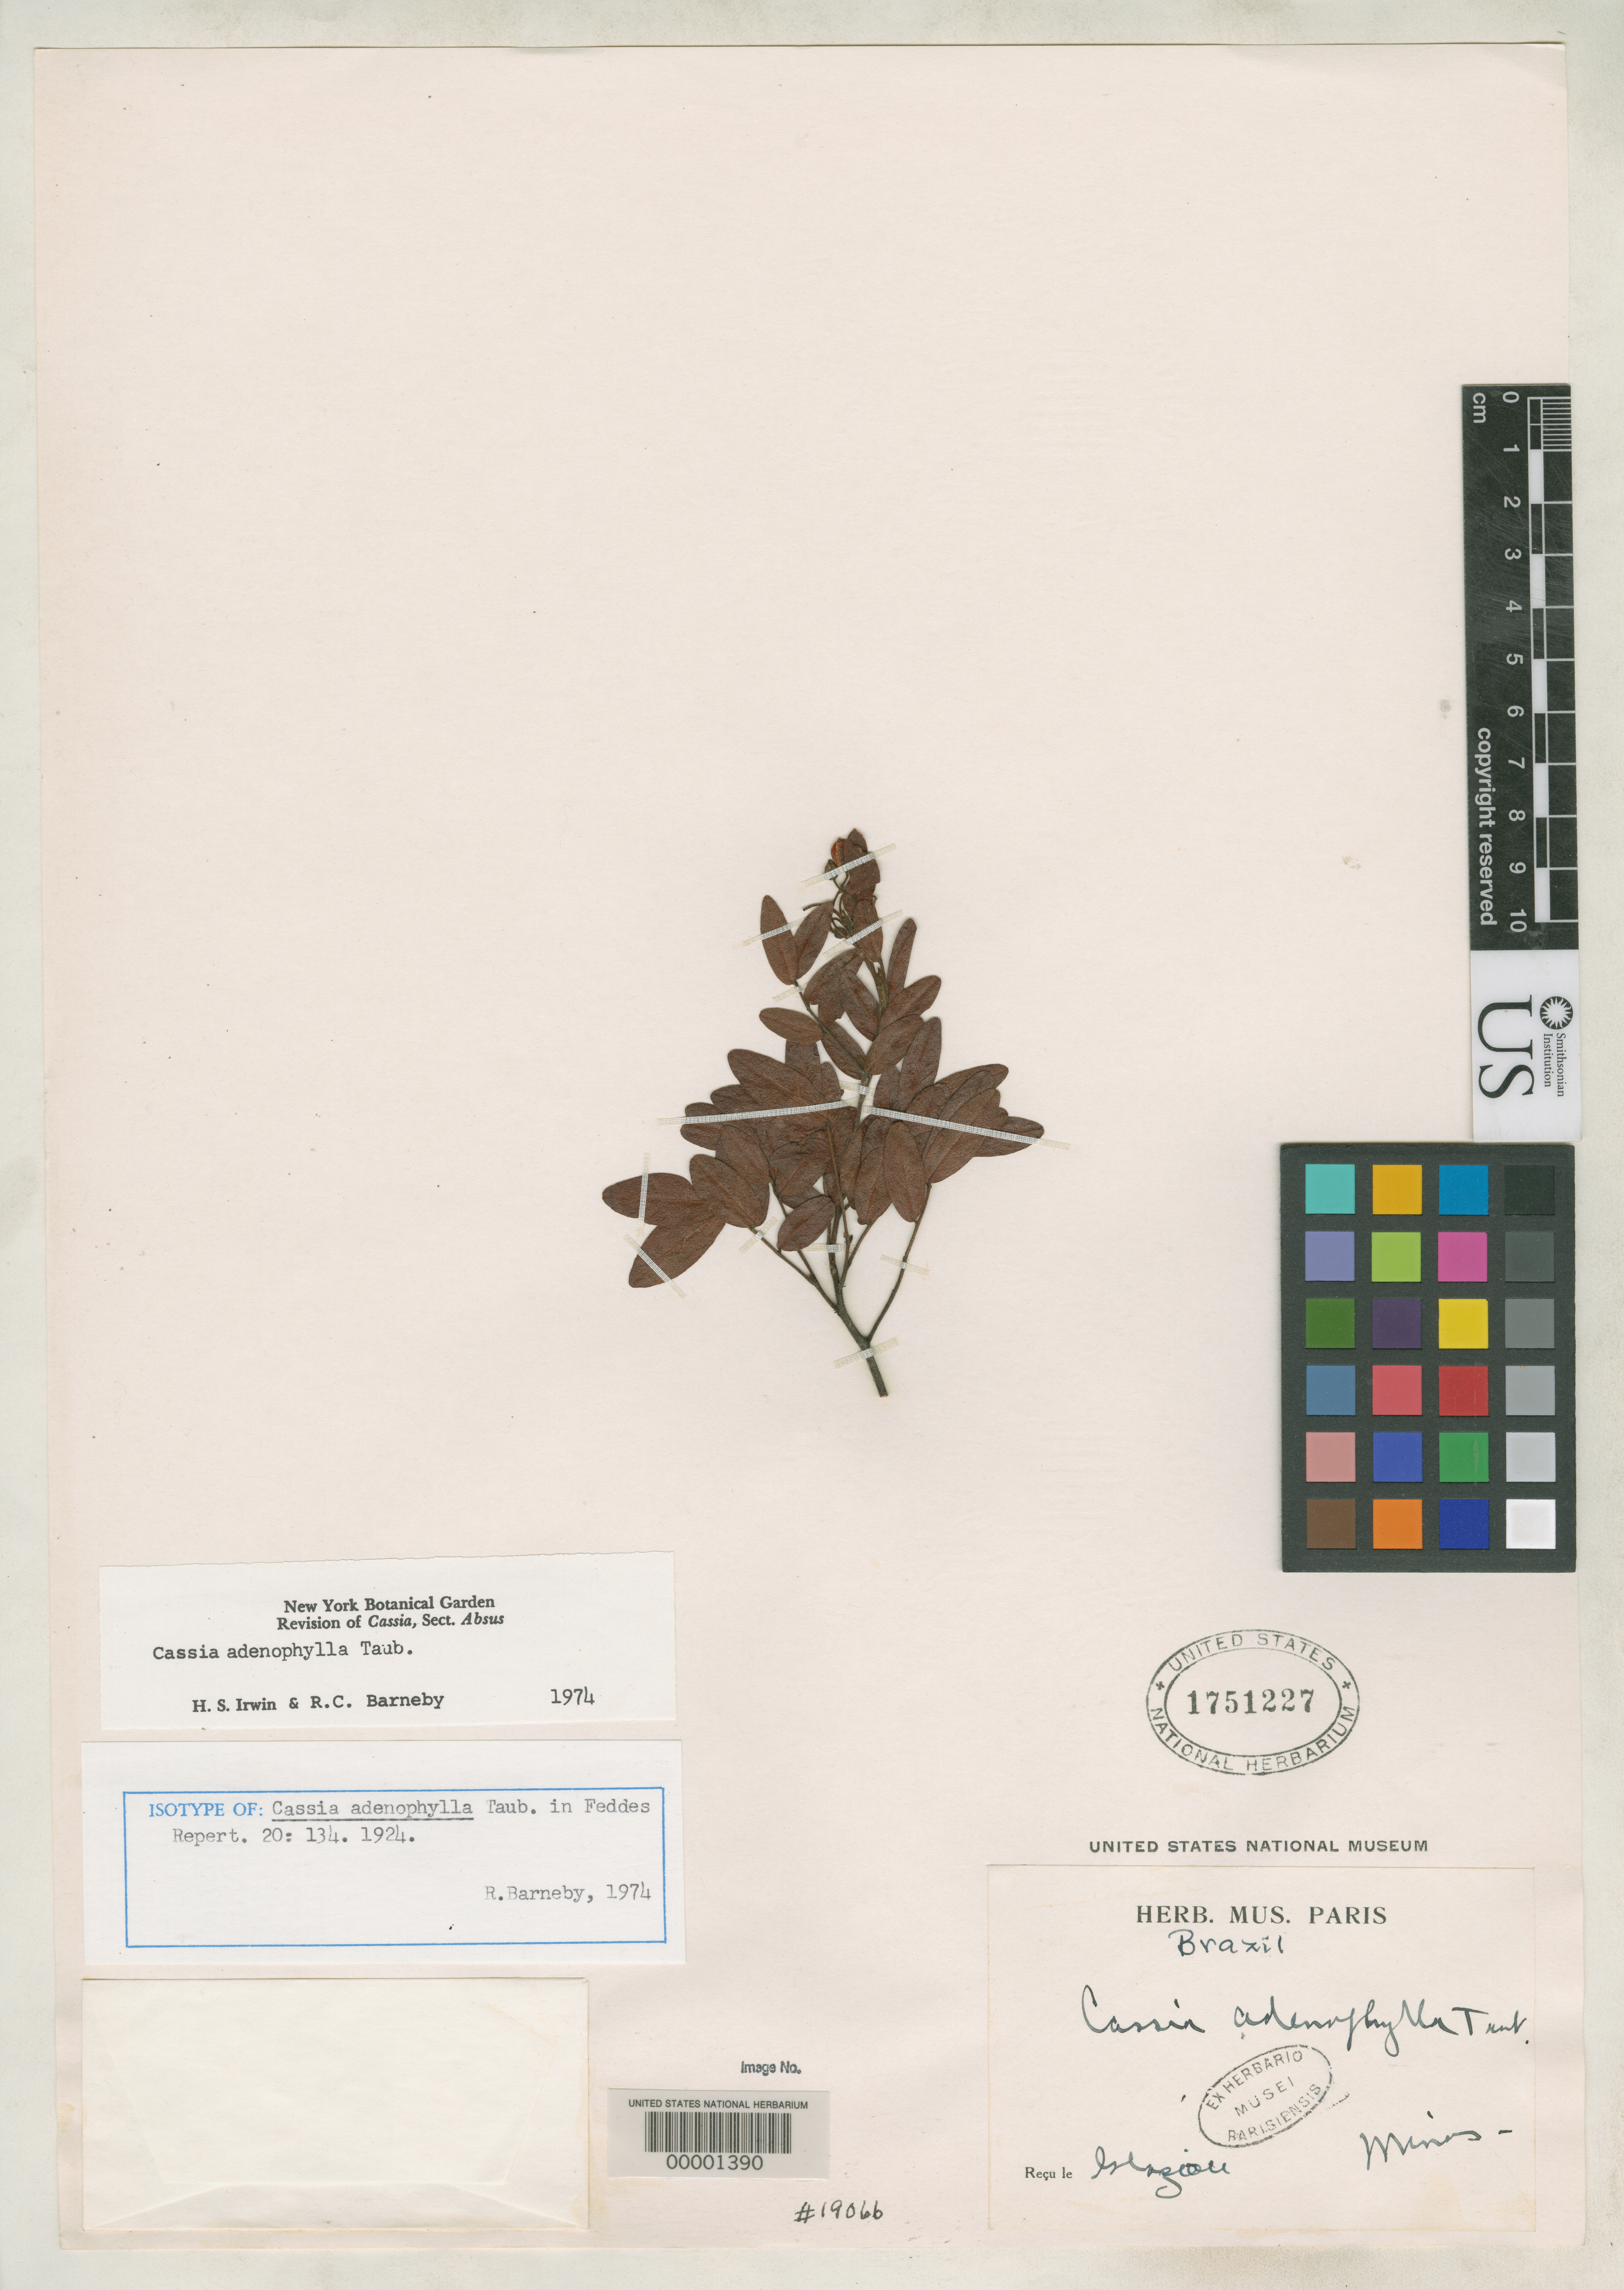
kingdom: Plantae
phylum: Tracheophyta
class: Magnoliopsida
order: Fabales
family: Fabaceae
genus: Cassia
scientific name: Cassia adenophylla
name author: Taub. ex Glaz. in Harms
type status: Isotype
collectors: A. F. M. Glaziou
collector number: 19066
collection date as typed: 1891 to -- --- 1892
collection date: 1891/1892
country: Brazil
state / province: Minas Gerais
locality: Near Diamantina.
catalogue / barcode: US 1751227